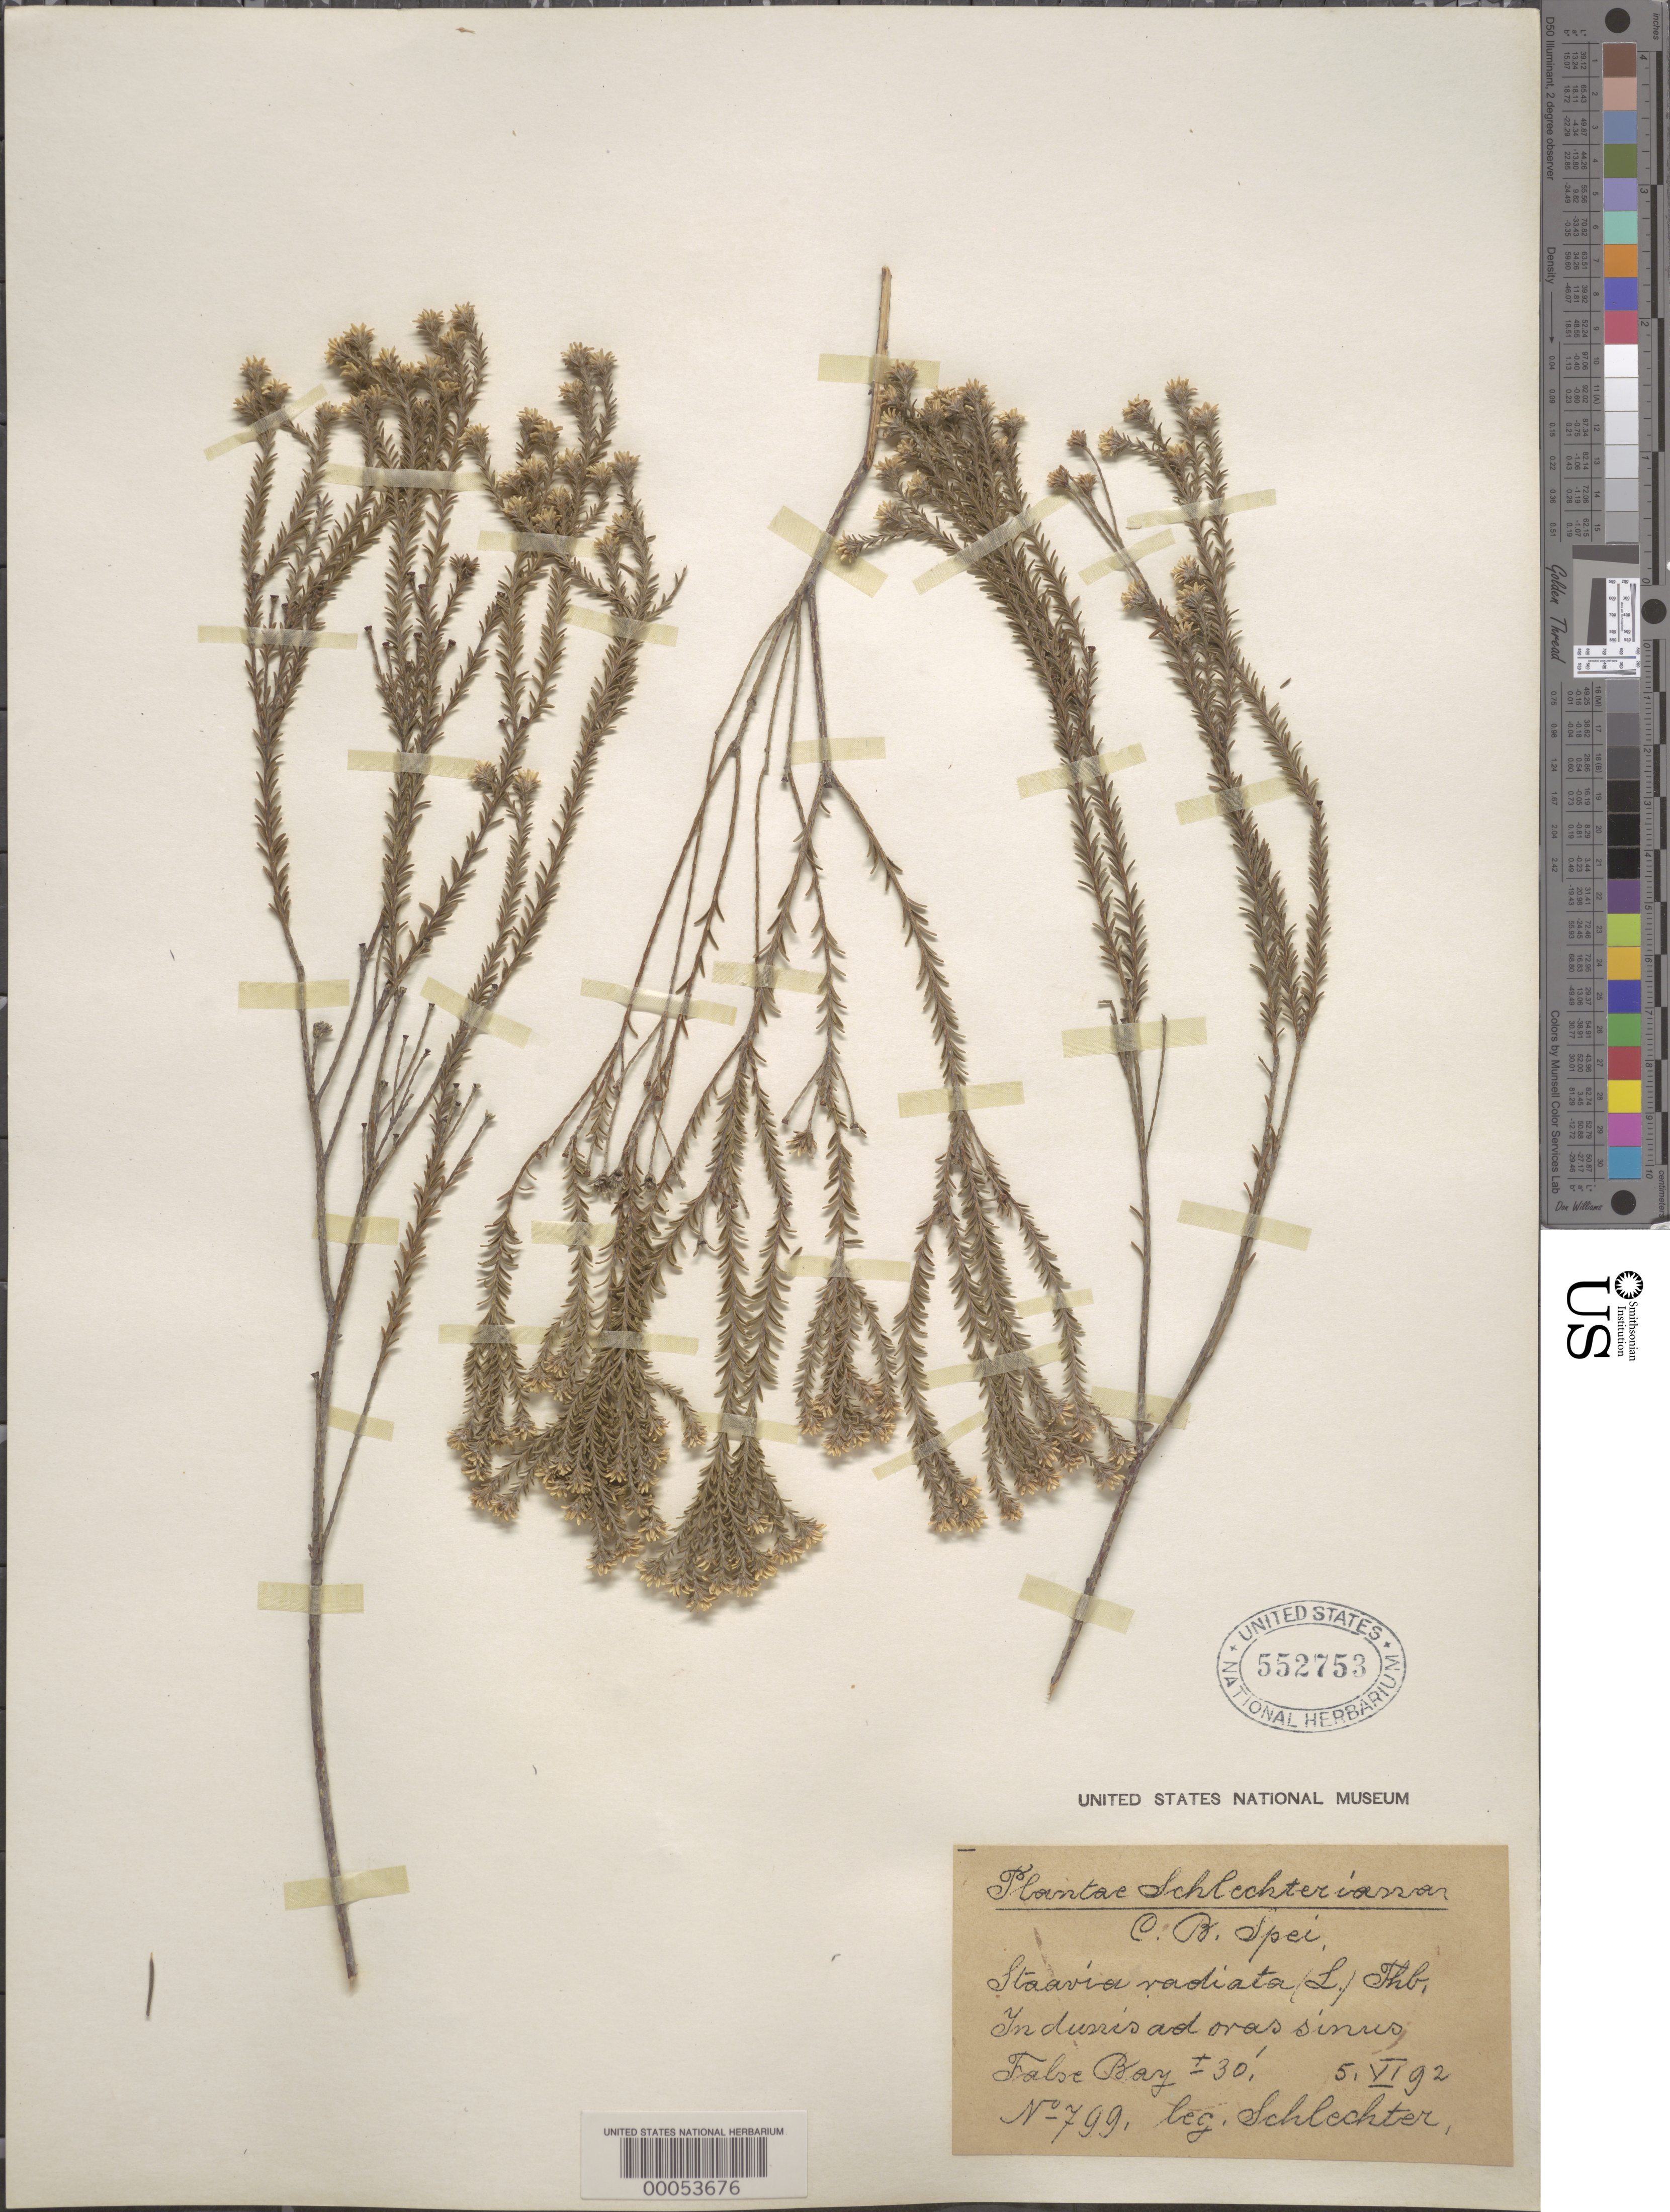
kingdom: Plantae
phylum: Tracheophyta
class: Magnoliopsida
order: Bruniales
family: Bruniaceae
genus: Staavia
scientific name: Staavia radiata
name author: (L.) Dahl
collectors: Schlechter, --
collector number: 799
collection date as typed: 05 Jun 1892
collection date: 1892-06-05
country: South Africa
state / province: Western Cape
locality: False Bay. C.B. Spei (Cape of Good Hope).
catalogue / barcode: US 552753